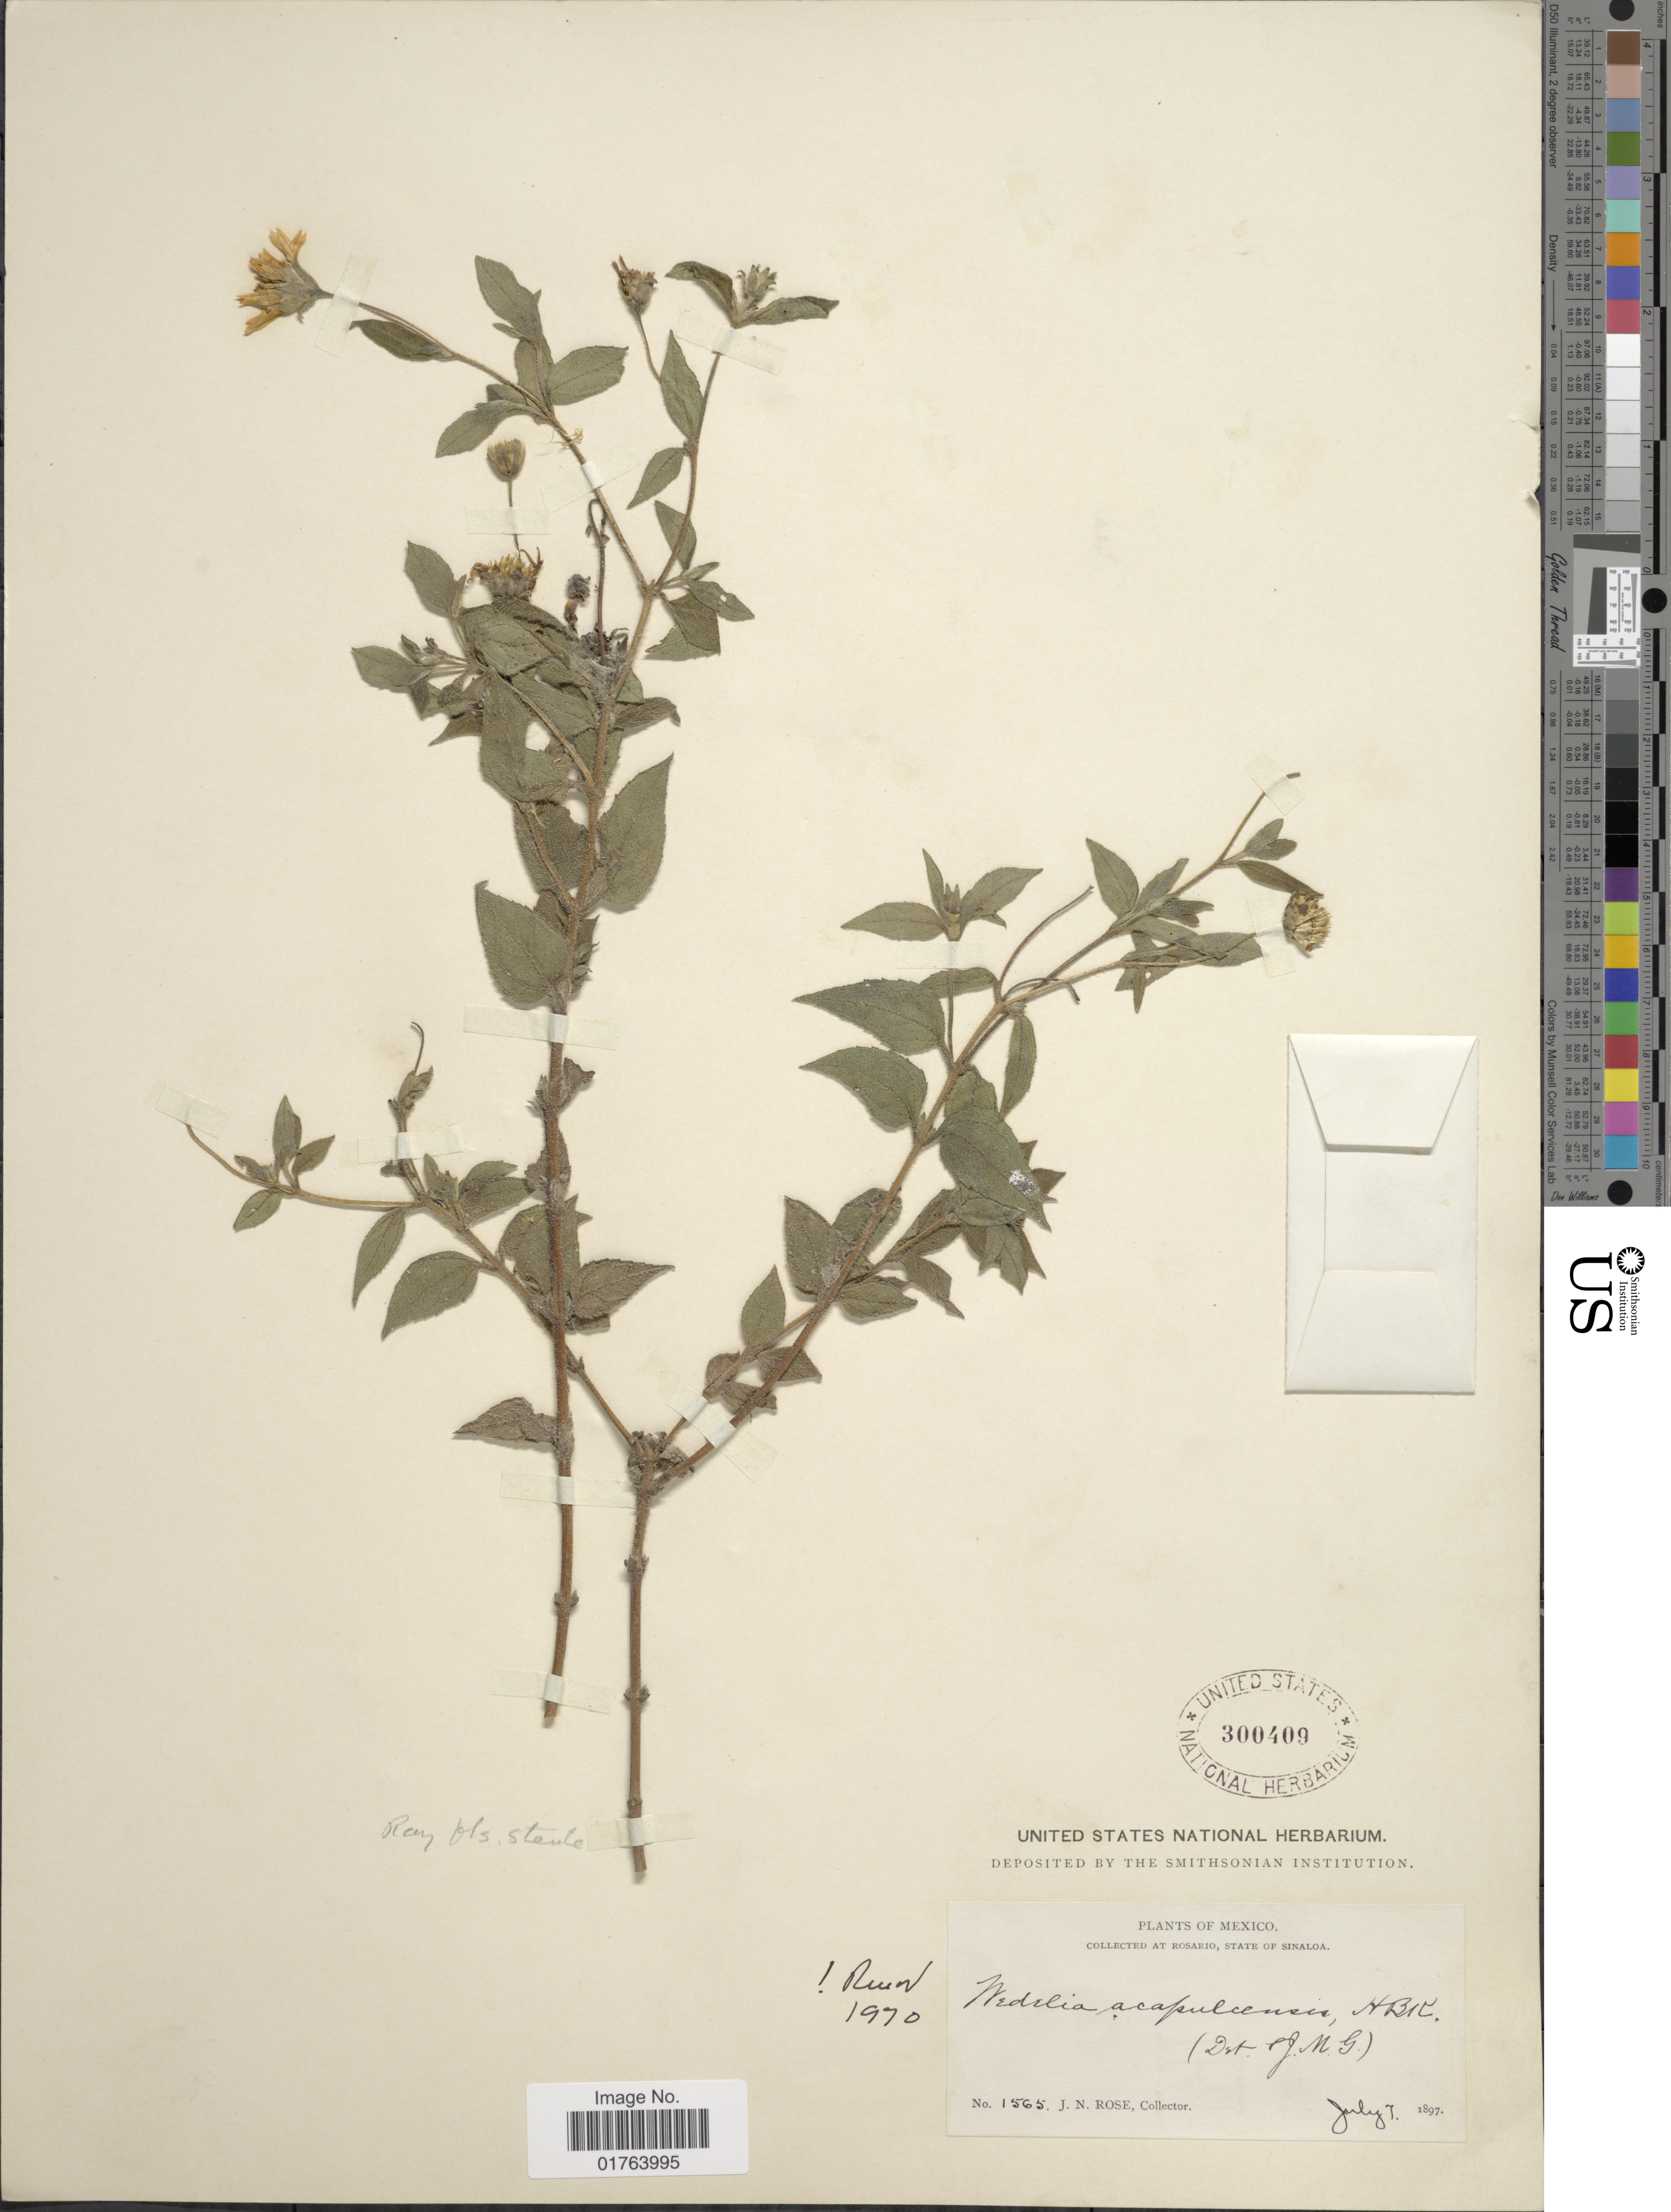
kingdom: Plantae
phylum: Tracheophyta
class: Magnoliopsida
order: Asterales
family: Asteraceae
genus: Wedelia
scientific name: Wedelia acapulcensis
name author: Kunth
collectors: J. N. Rose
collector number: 1565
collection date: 1897-07-07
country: Mexico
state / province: Sinaloa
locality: Rosario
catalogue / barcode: US 300409